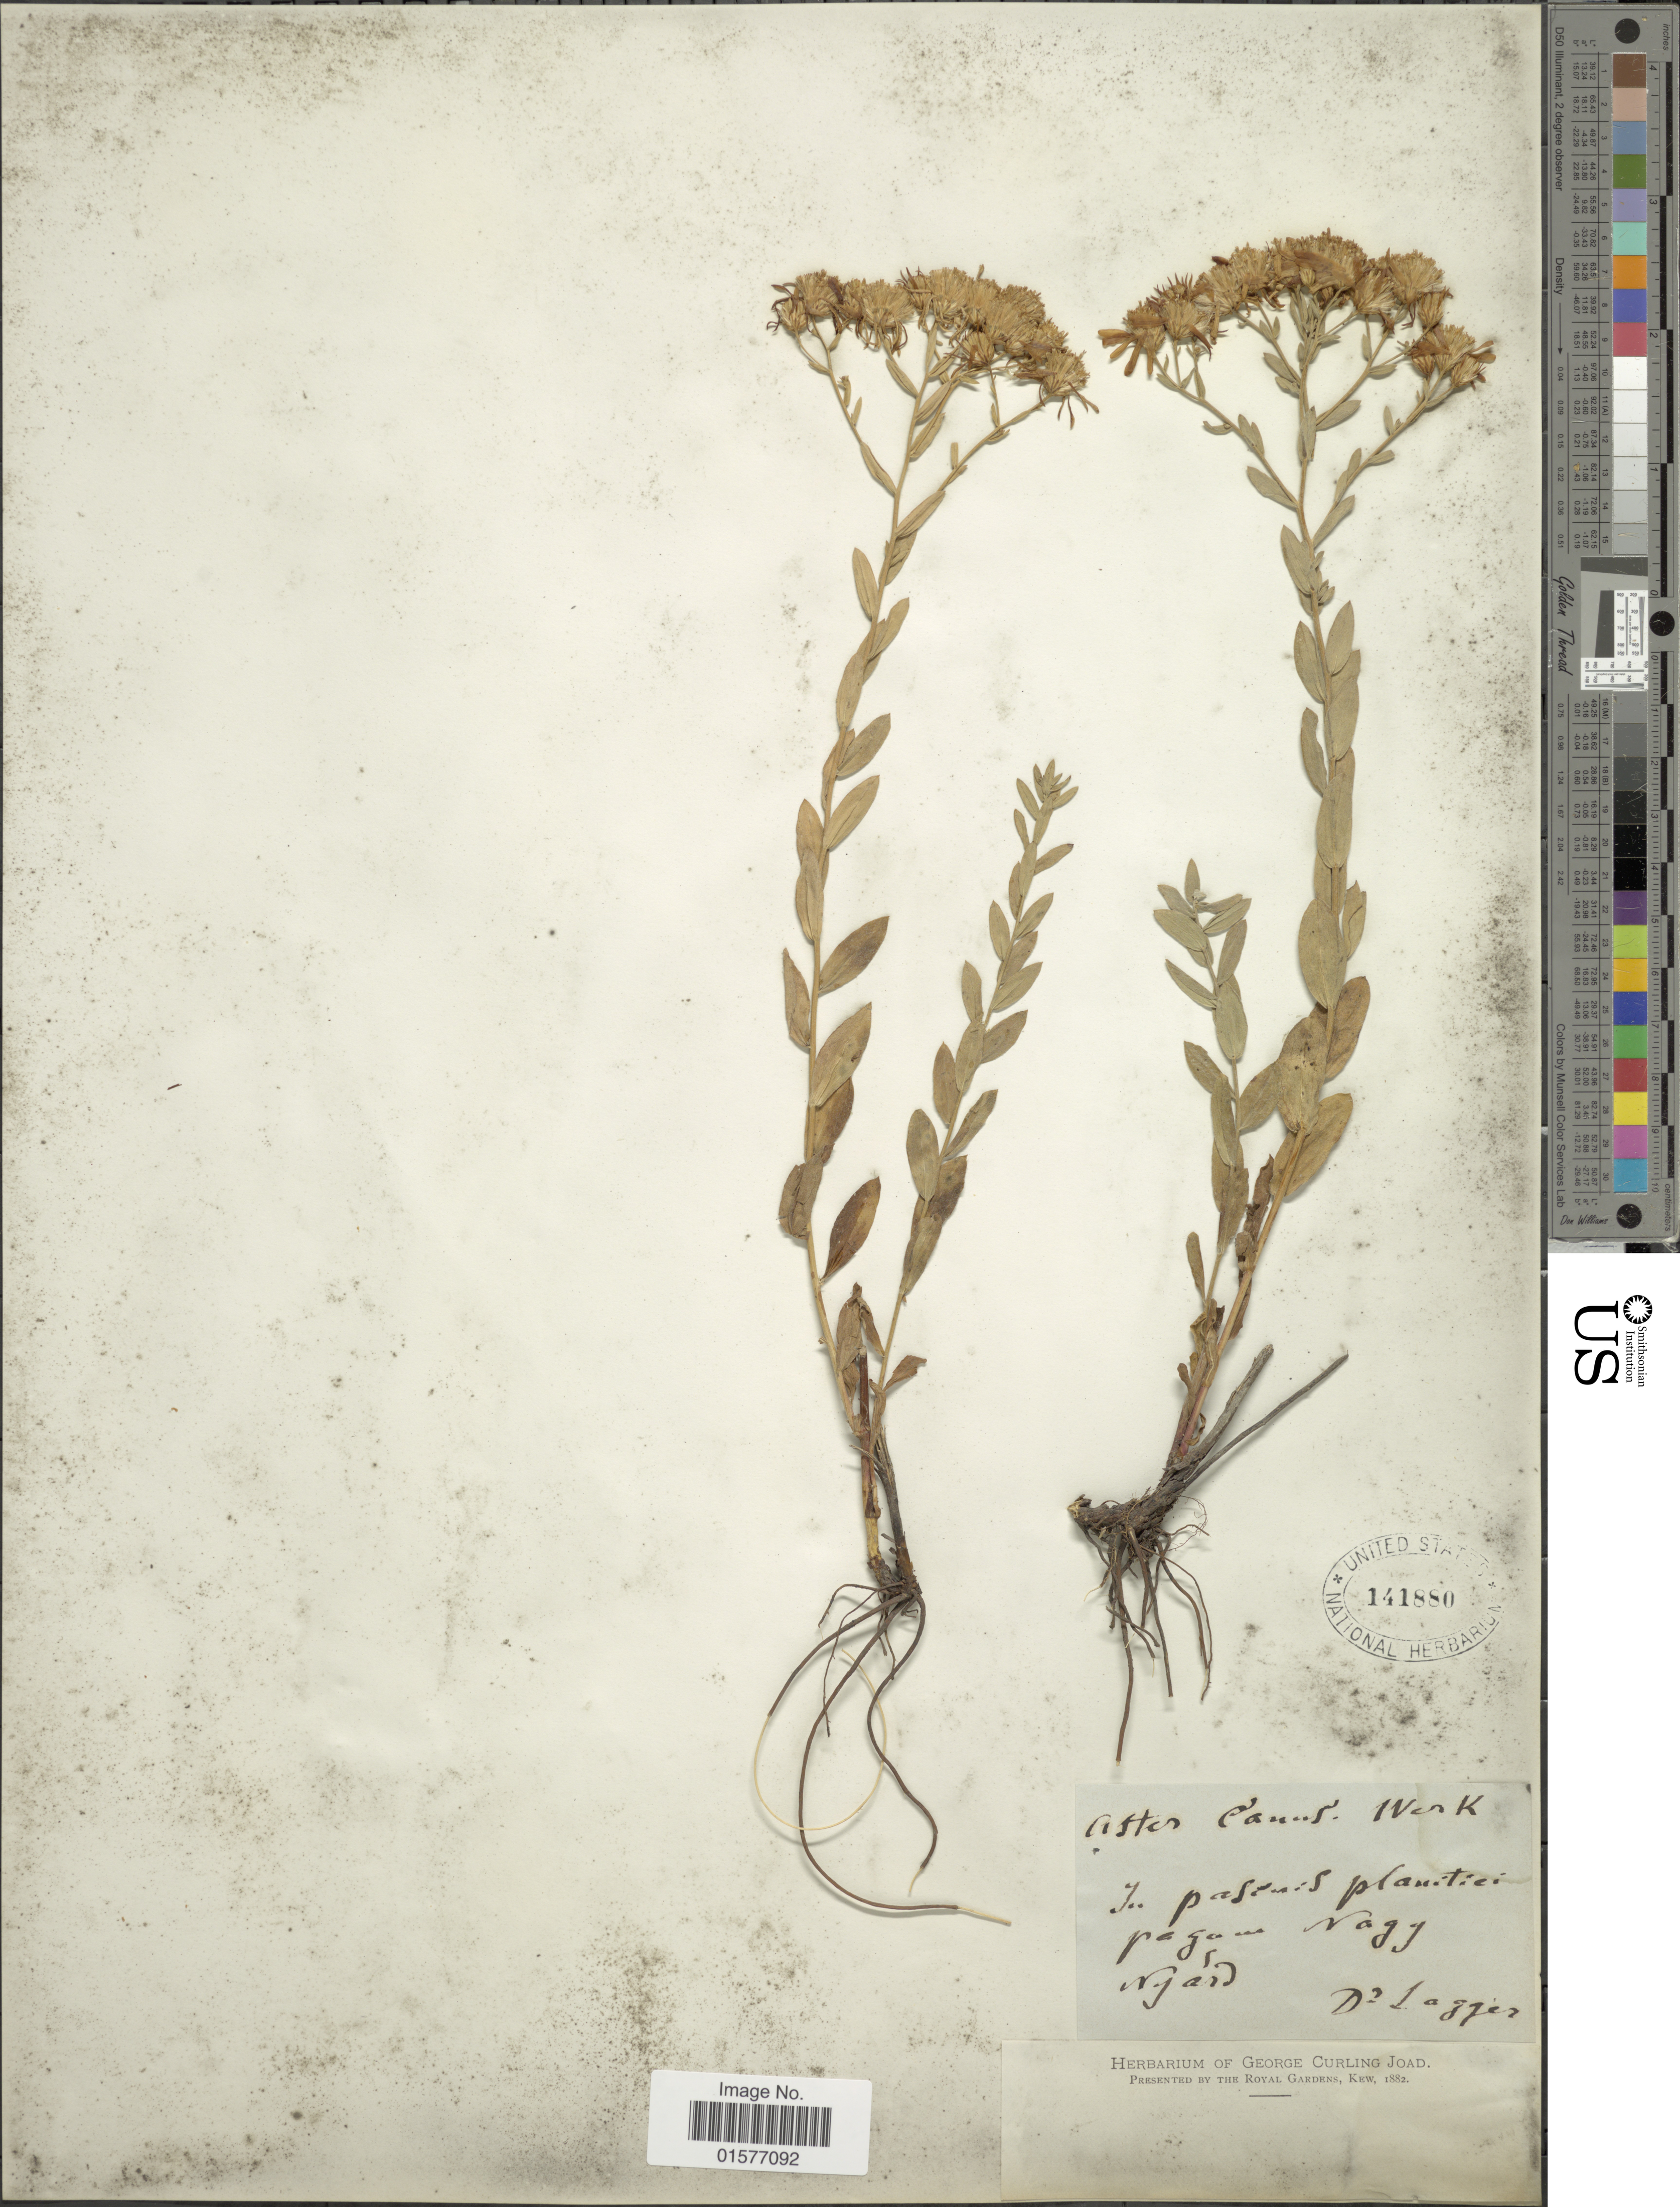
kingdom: Plantae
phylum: Tracheophyta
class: Magnoliopsida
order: Asterales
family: Asteraceae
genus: Galatella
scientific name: Galatella cana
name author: (Waldst. & Kit.) Nees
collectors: D. Lagger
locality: In patensis planitis pagam Nagg [interpreted]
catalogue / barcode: US 141880